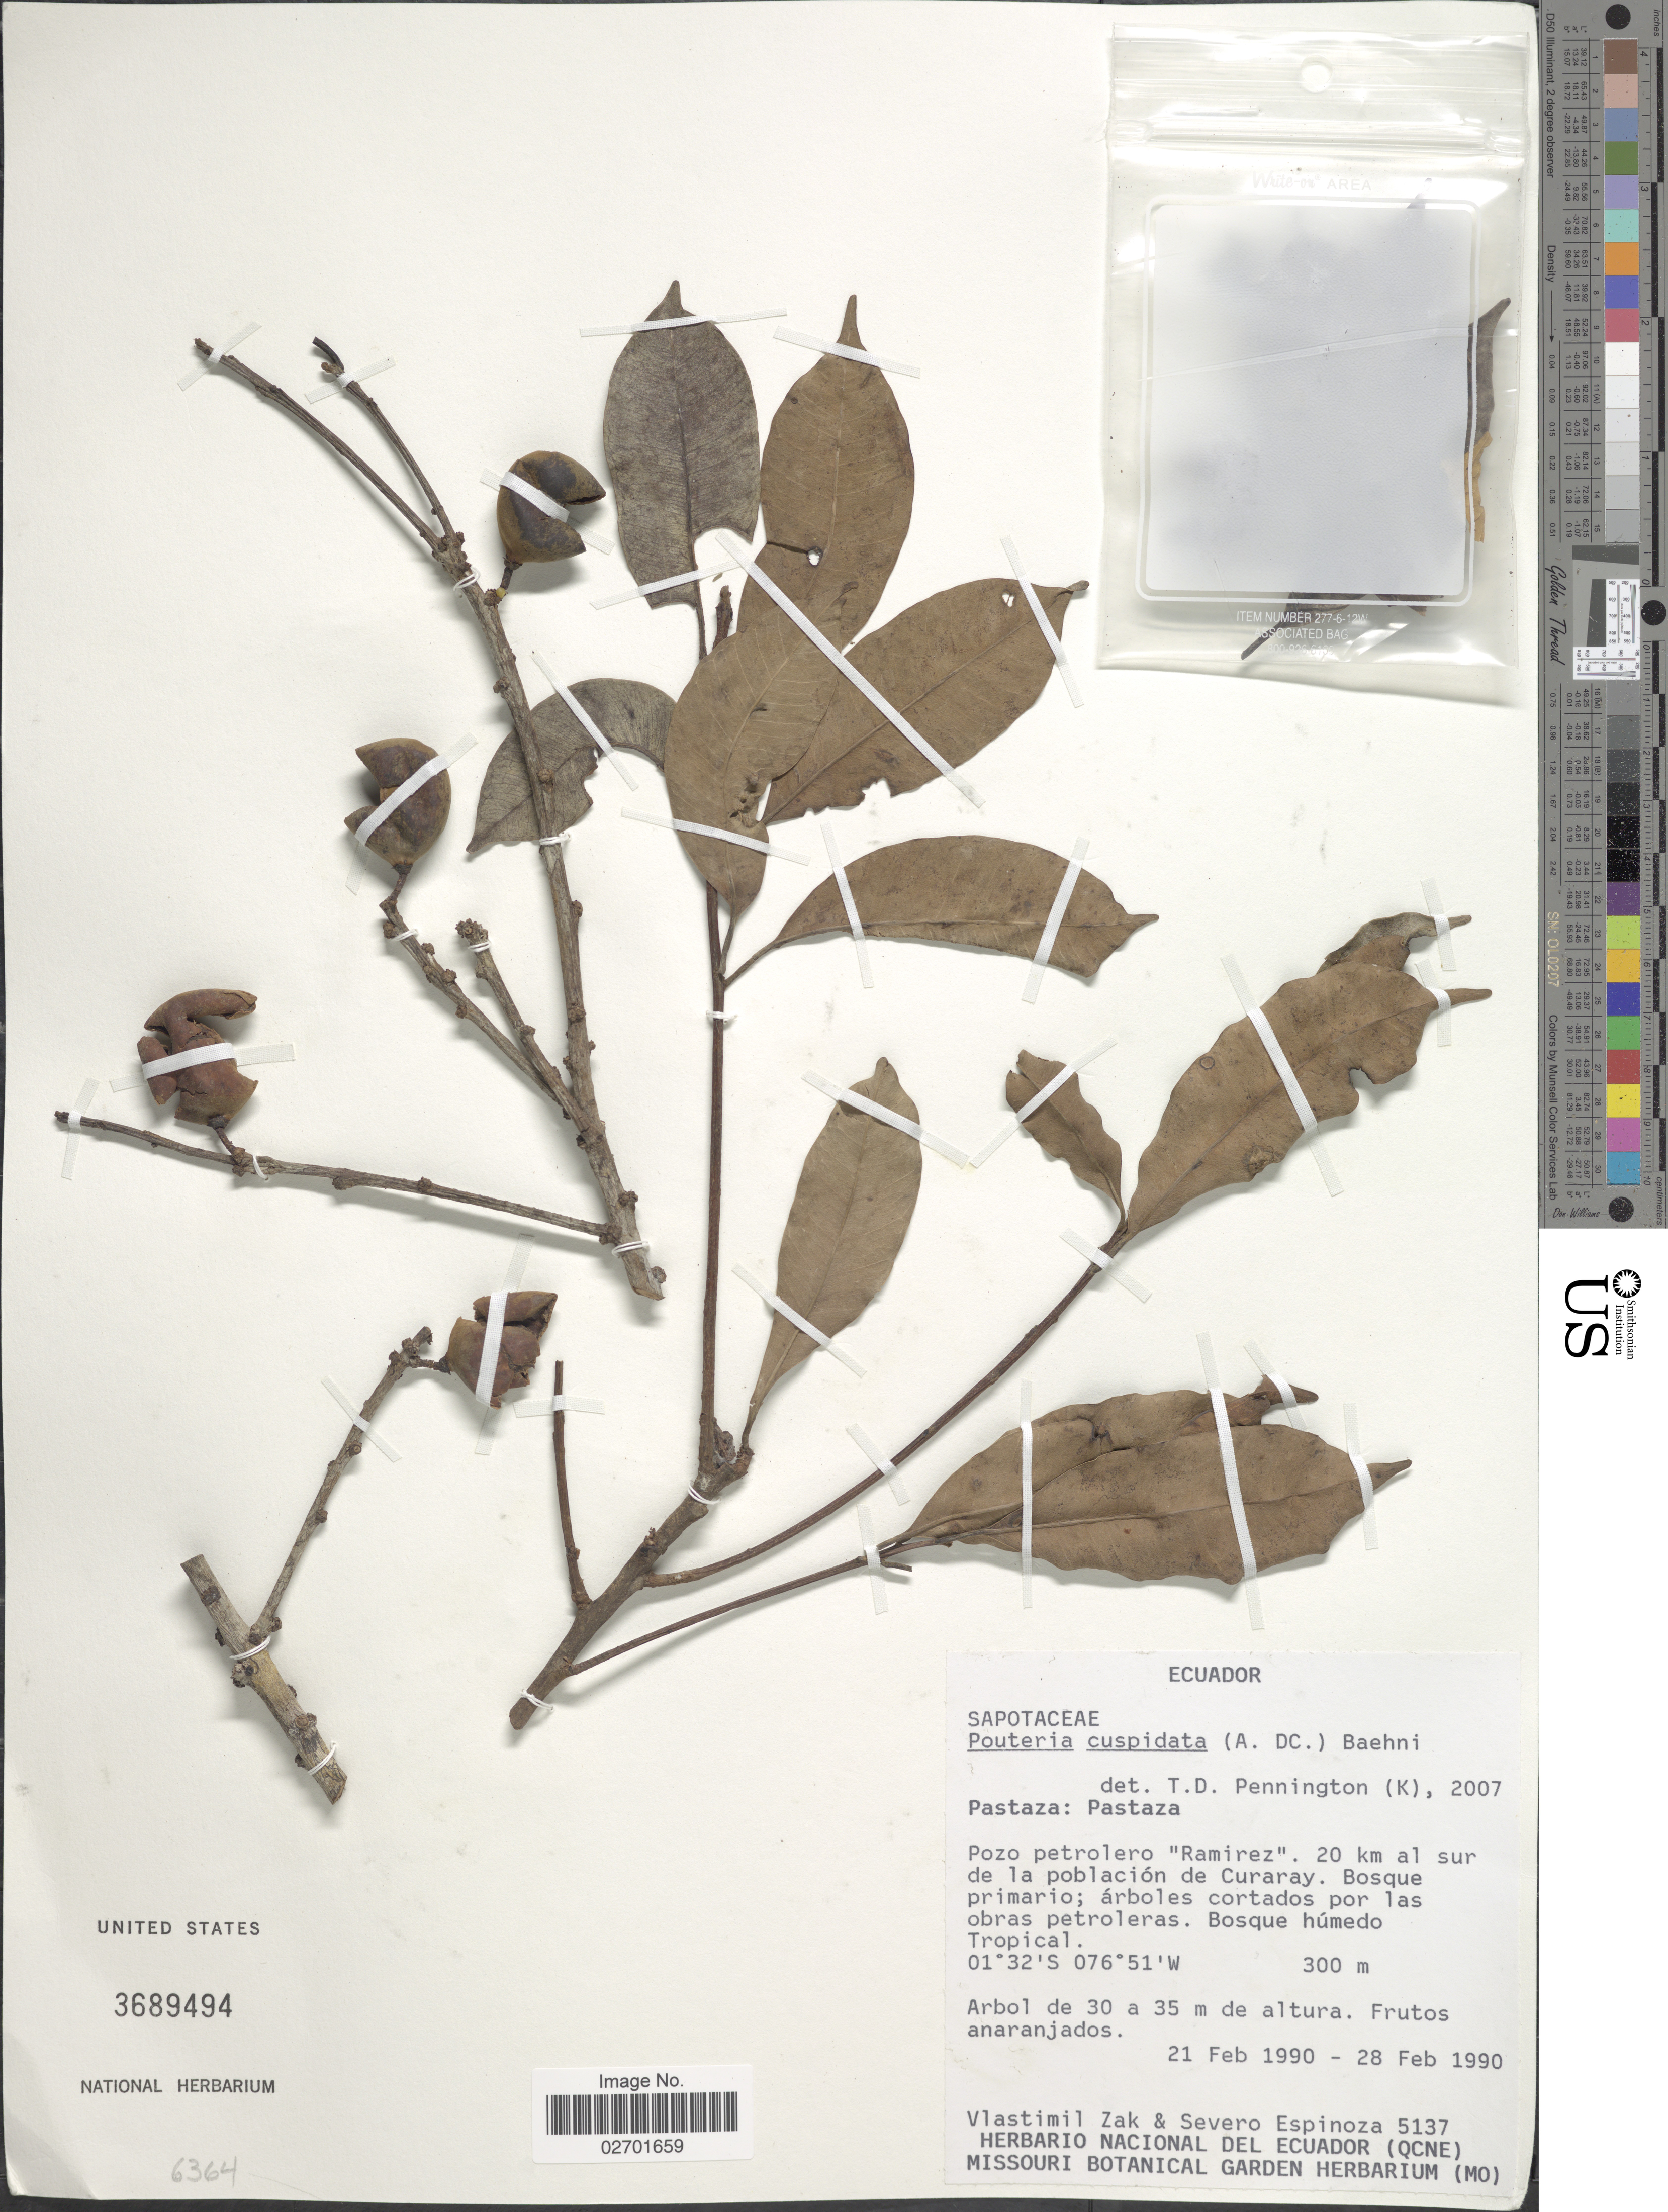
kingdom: Plantae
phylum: Tracheophyta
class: Magnoliopsida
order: Ericales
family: Sapotaceae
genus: Pouteria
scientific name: Pouteria cuspidata subsp. cuspidata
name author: (A. DC.) Baehni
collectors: V. Zak & S. Espinoza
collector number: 5137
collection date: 1990-02-21/1990-02-28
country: Ecuador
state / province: Pastaza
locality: Pastaza: Pastaza, 20 km al sur de la poblacion de Curaray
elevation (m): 300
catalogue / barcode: US 3689494